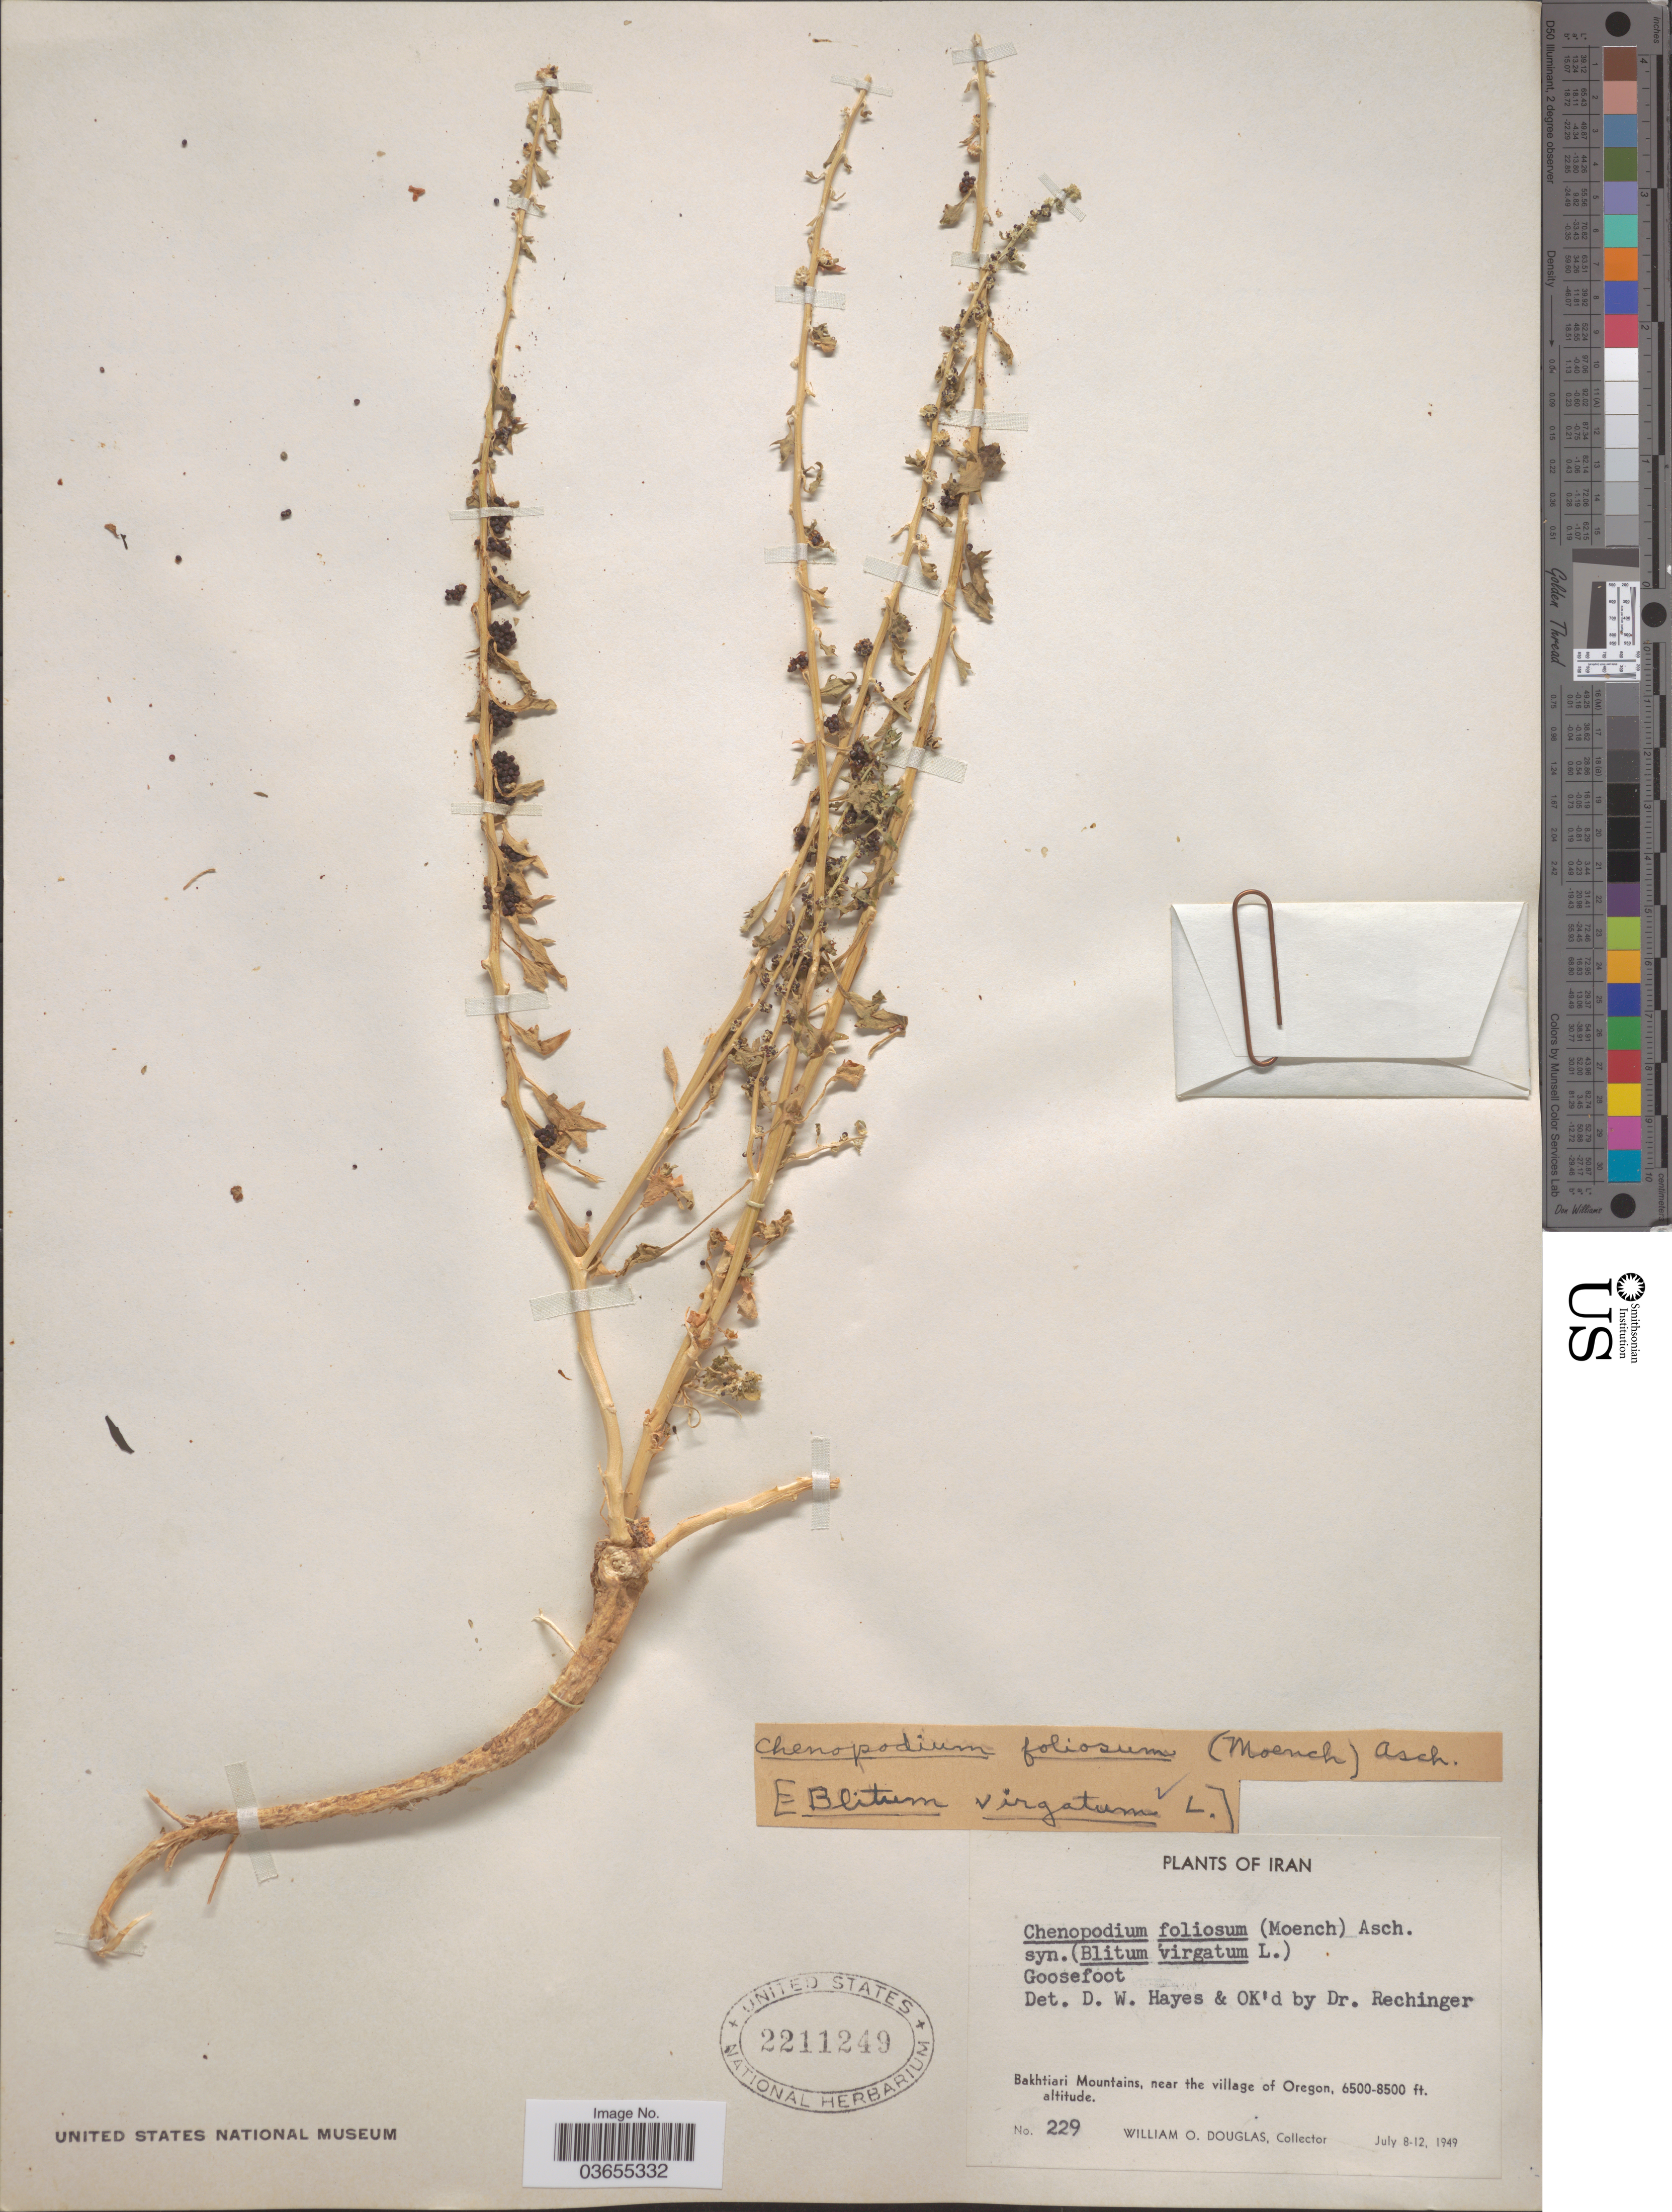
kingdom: Plantae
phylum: Tracheophyta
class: Magnoliopsida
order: Caryophyllales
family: Amaranthaceae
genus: Chenopodium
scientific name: Chenopodium foliosum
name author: Asch.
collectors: W. Douglas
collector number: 229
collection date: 1949-07-08/1949-07-12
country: Iran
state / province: Chahar Mahaal and Bakhtiari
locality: Bakhtiari Mountains, near the village of Oregon.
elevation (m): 1981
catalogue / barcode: US 2211249